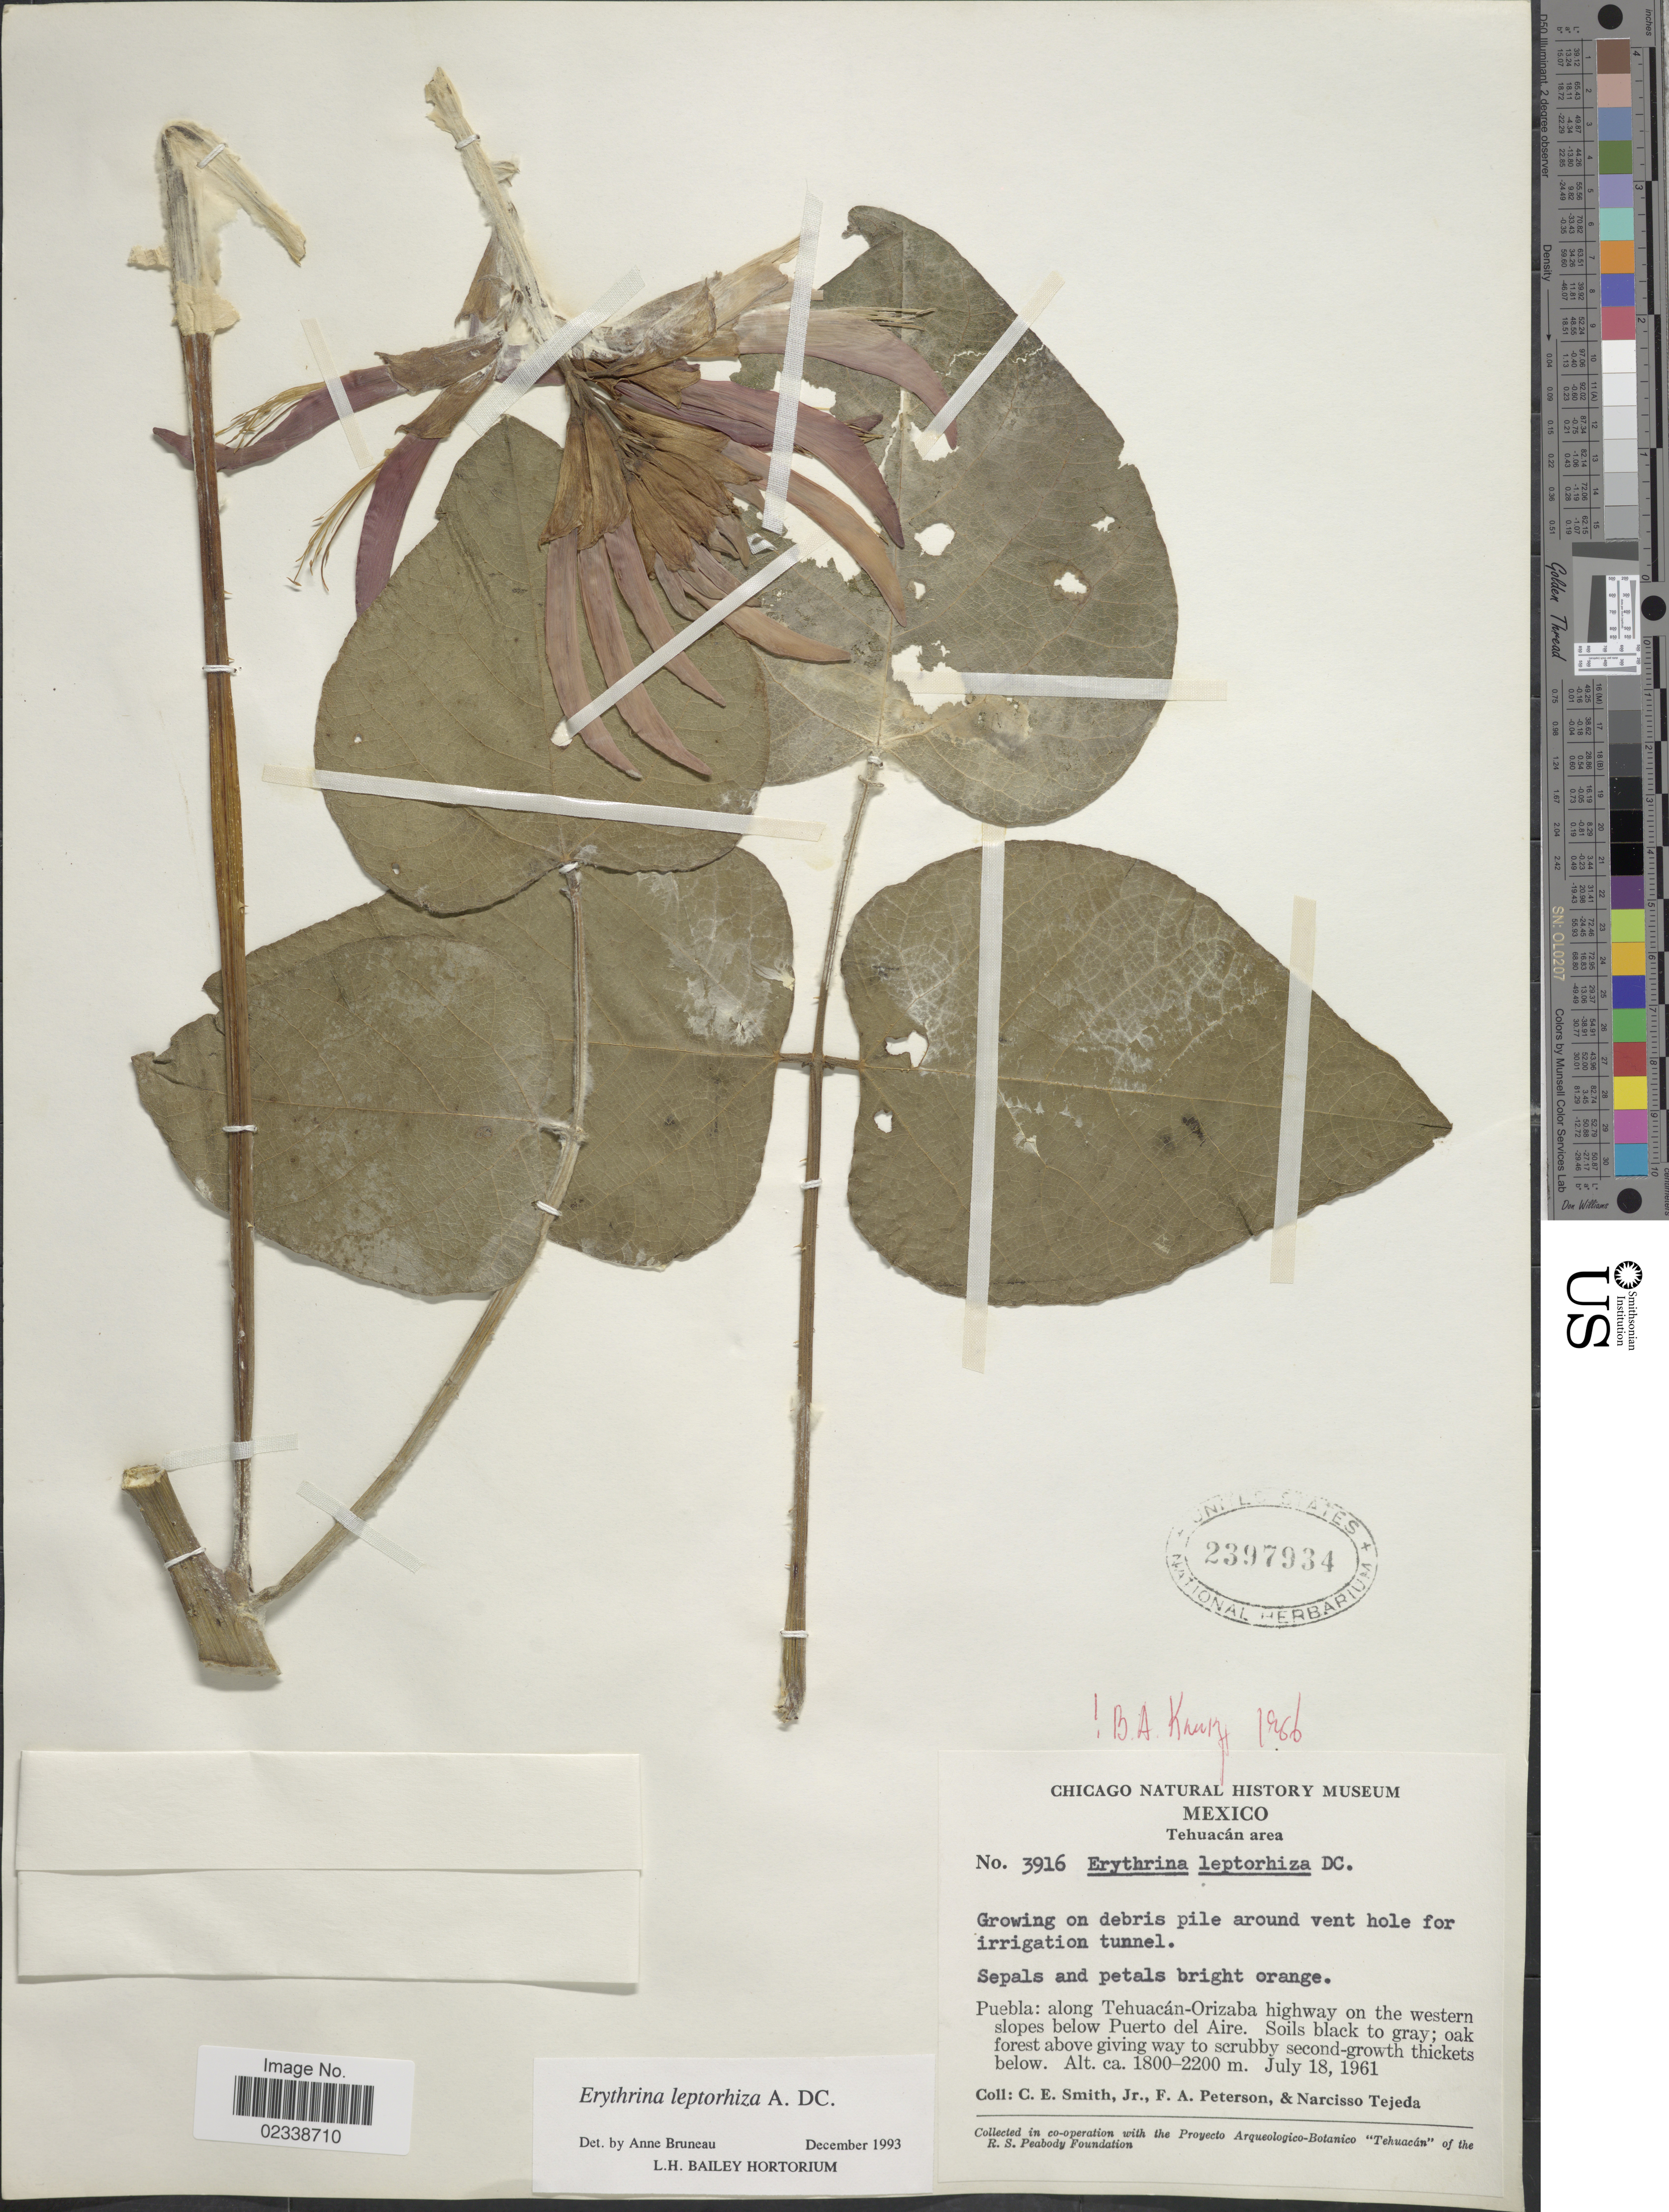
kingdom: Plantae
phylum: Tracheophyta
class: Magnoliopsida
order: Fabales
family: Fabaceae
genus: Erythrina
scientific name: Erythrina leptorhiza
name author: Moc. & Sessé ex DC.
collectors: C. E. Smith Jr., F. A. Peterson & N. Tejeda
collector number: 3916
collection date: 1961-07-18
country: Mexico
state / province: Puebla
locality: Tehuacan area, along Tehuacan-Orizaba highway on the western slopes below Puerto del Aire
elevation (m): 1800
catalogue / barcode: US 2397934